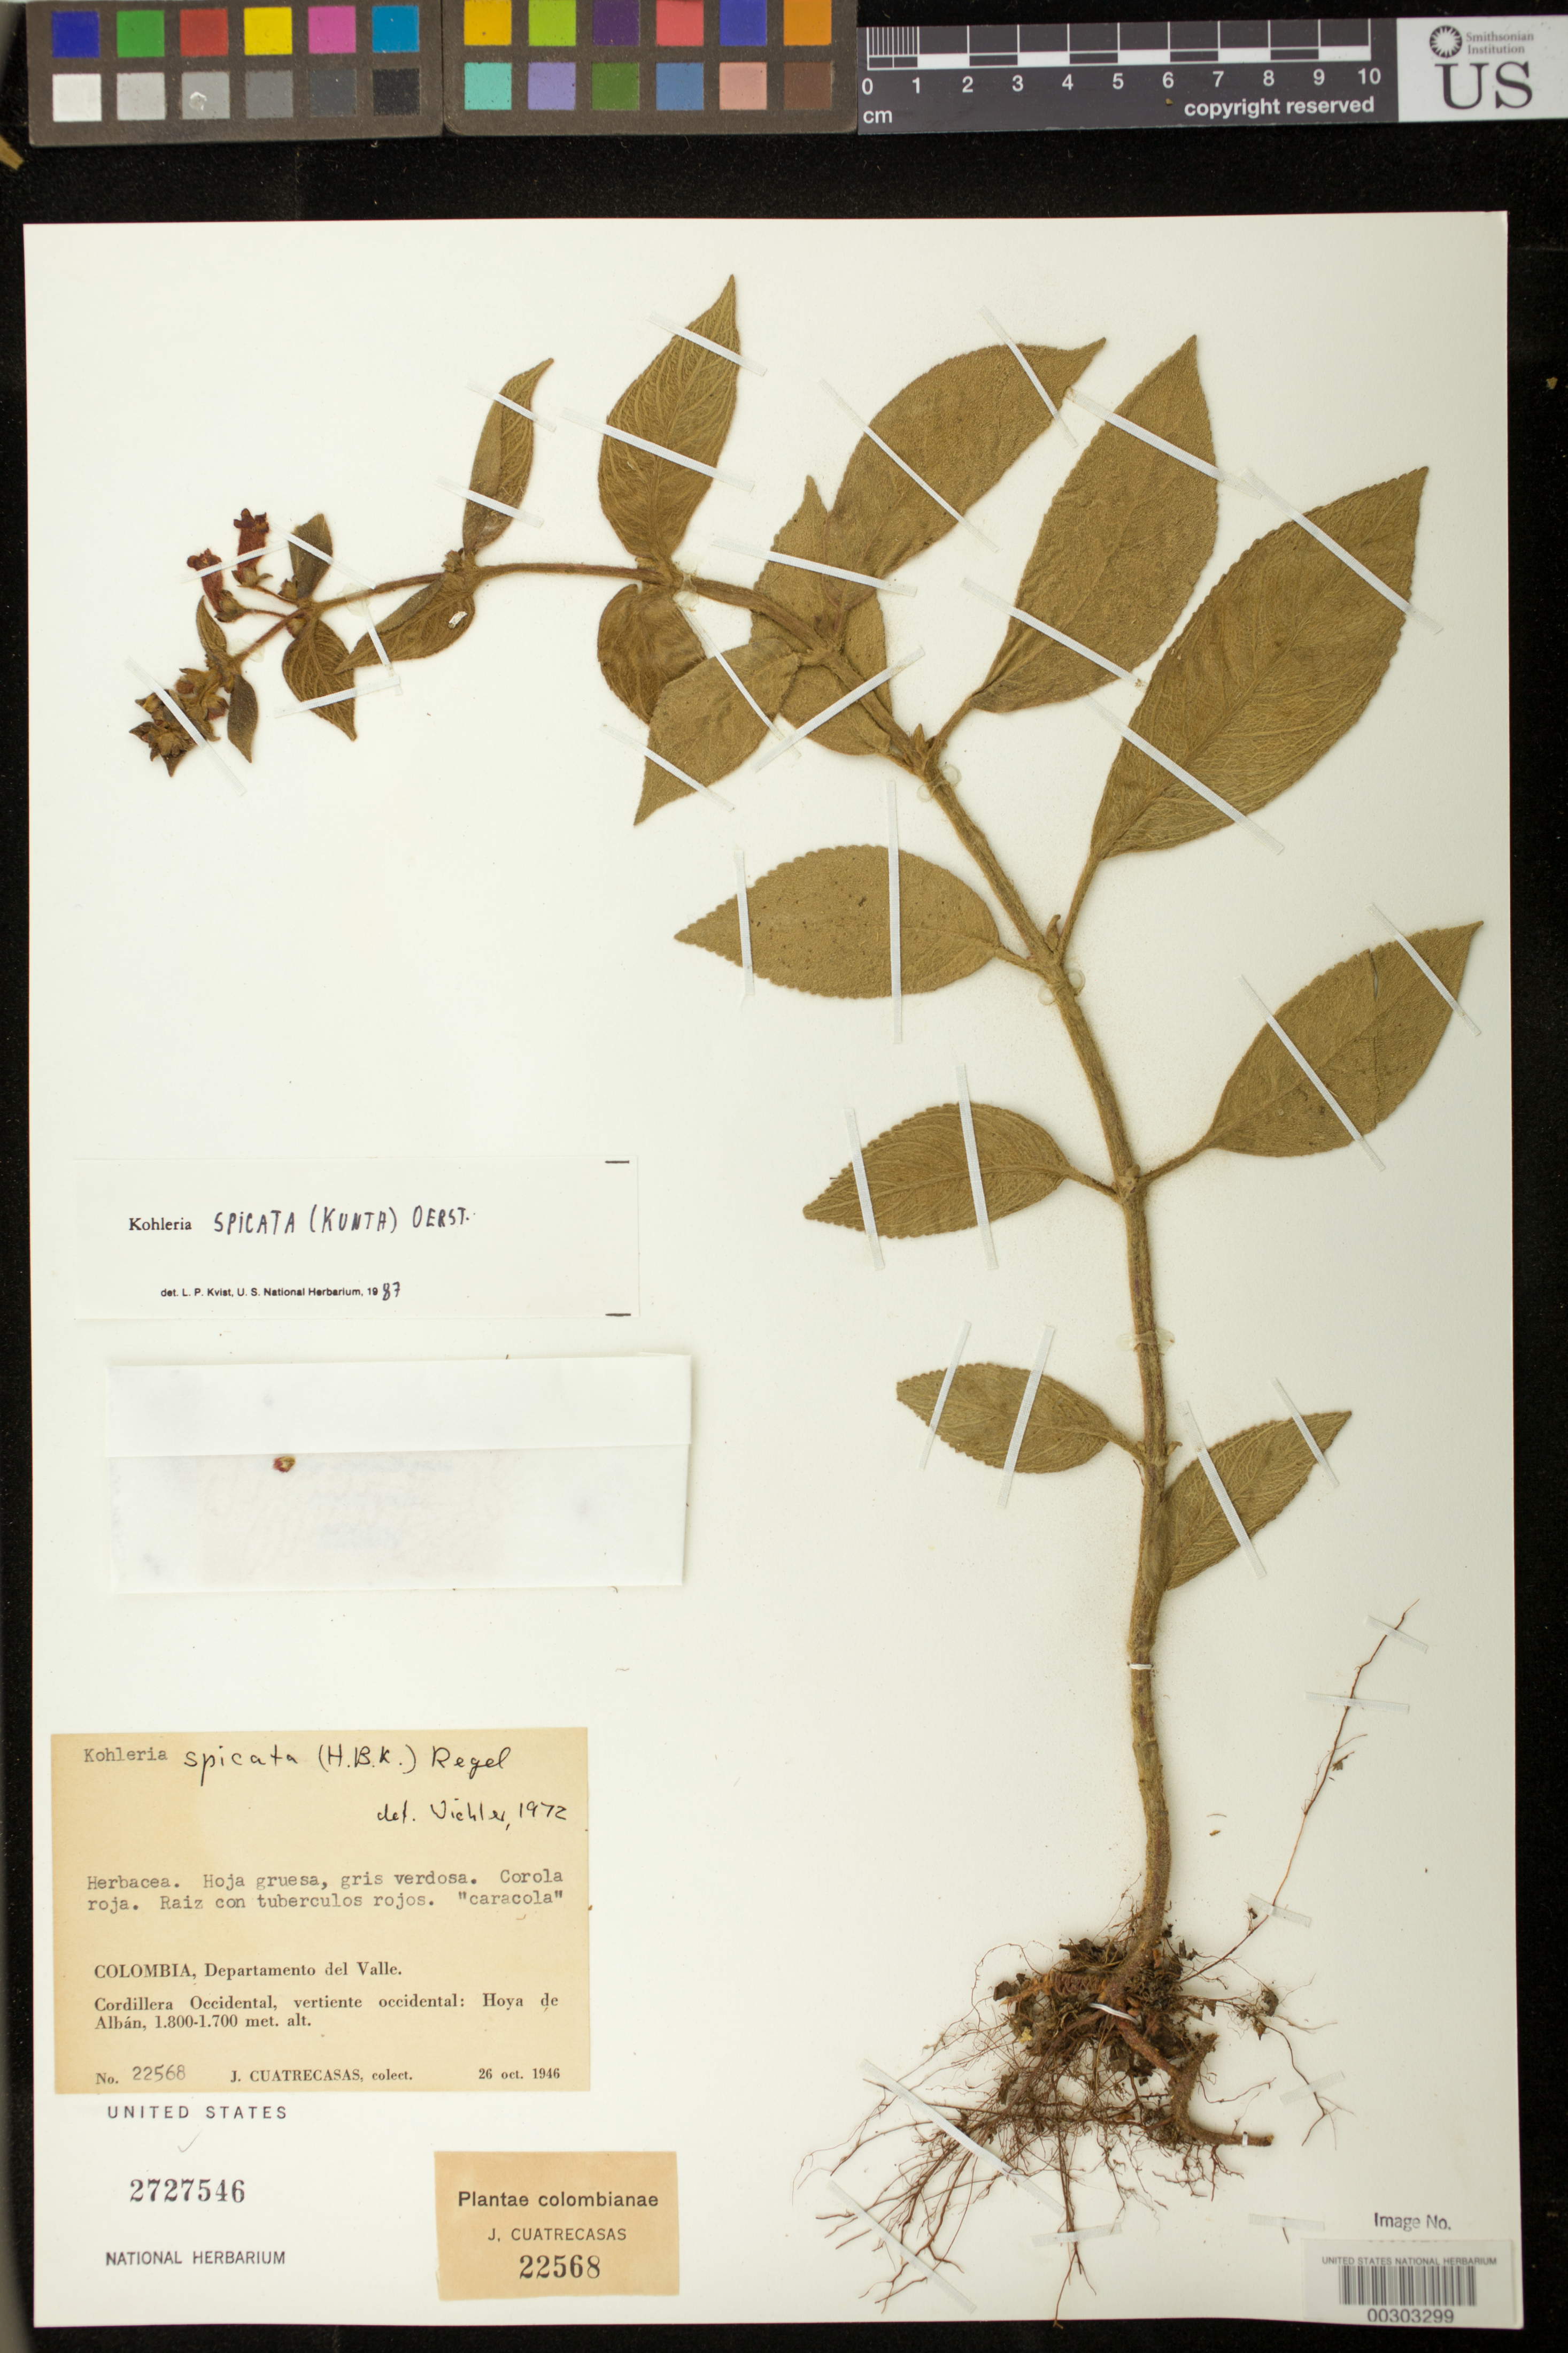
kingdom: Plantae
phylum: Tracheophyta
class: Magnoliopsida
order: Lamiales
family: Gesneriaceae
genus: Kohleria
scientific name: Kohleria spicata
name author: (Kunth) Oerst.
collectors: J. Cuatrecasas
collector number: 22568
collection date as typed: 26 Oct 1946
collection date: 1946-10-26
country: Colombia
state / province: Valle del Cauca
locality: Cordillera Occidental, western slope, valley of Alban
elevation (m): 1700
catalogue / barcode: US 2727546